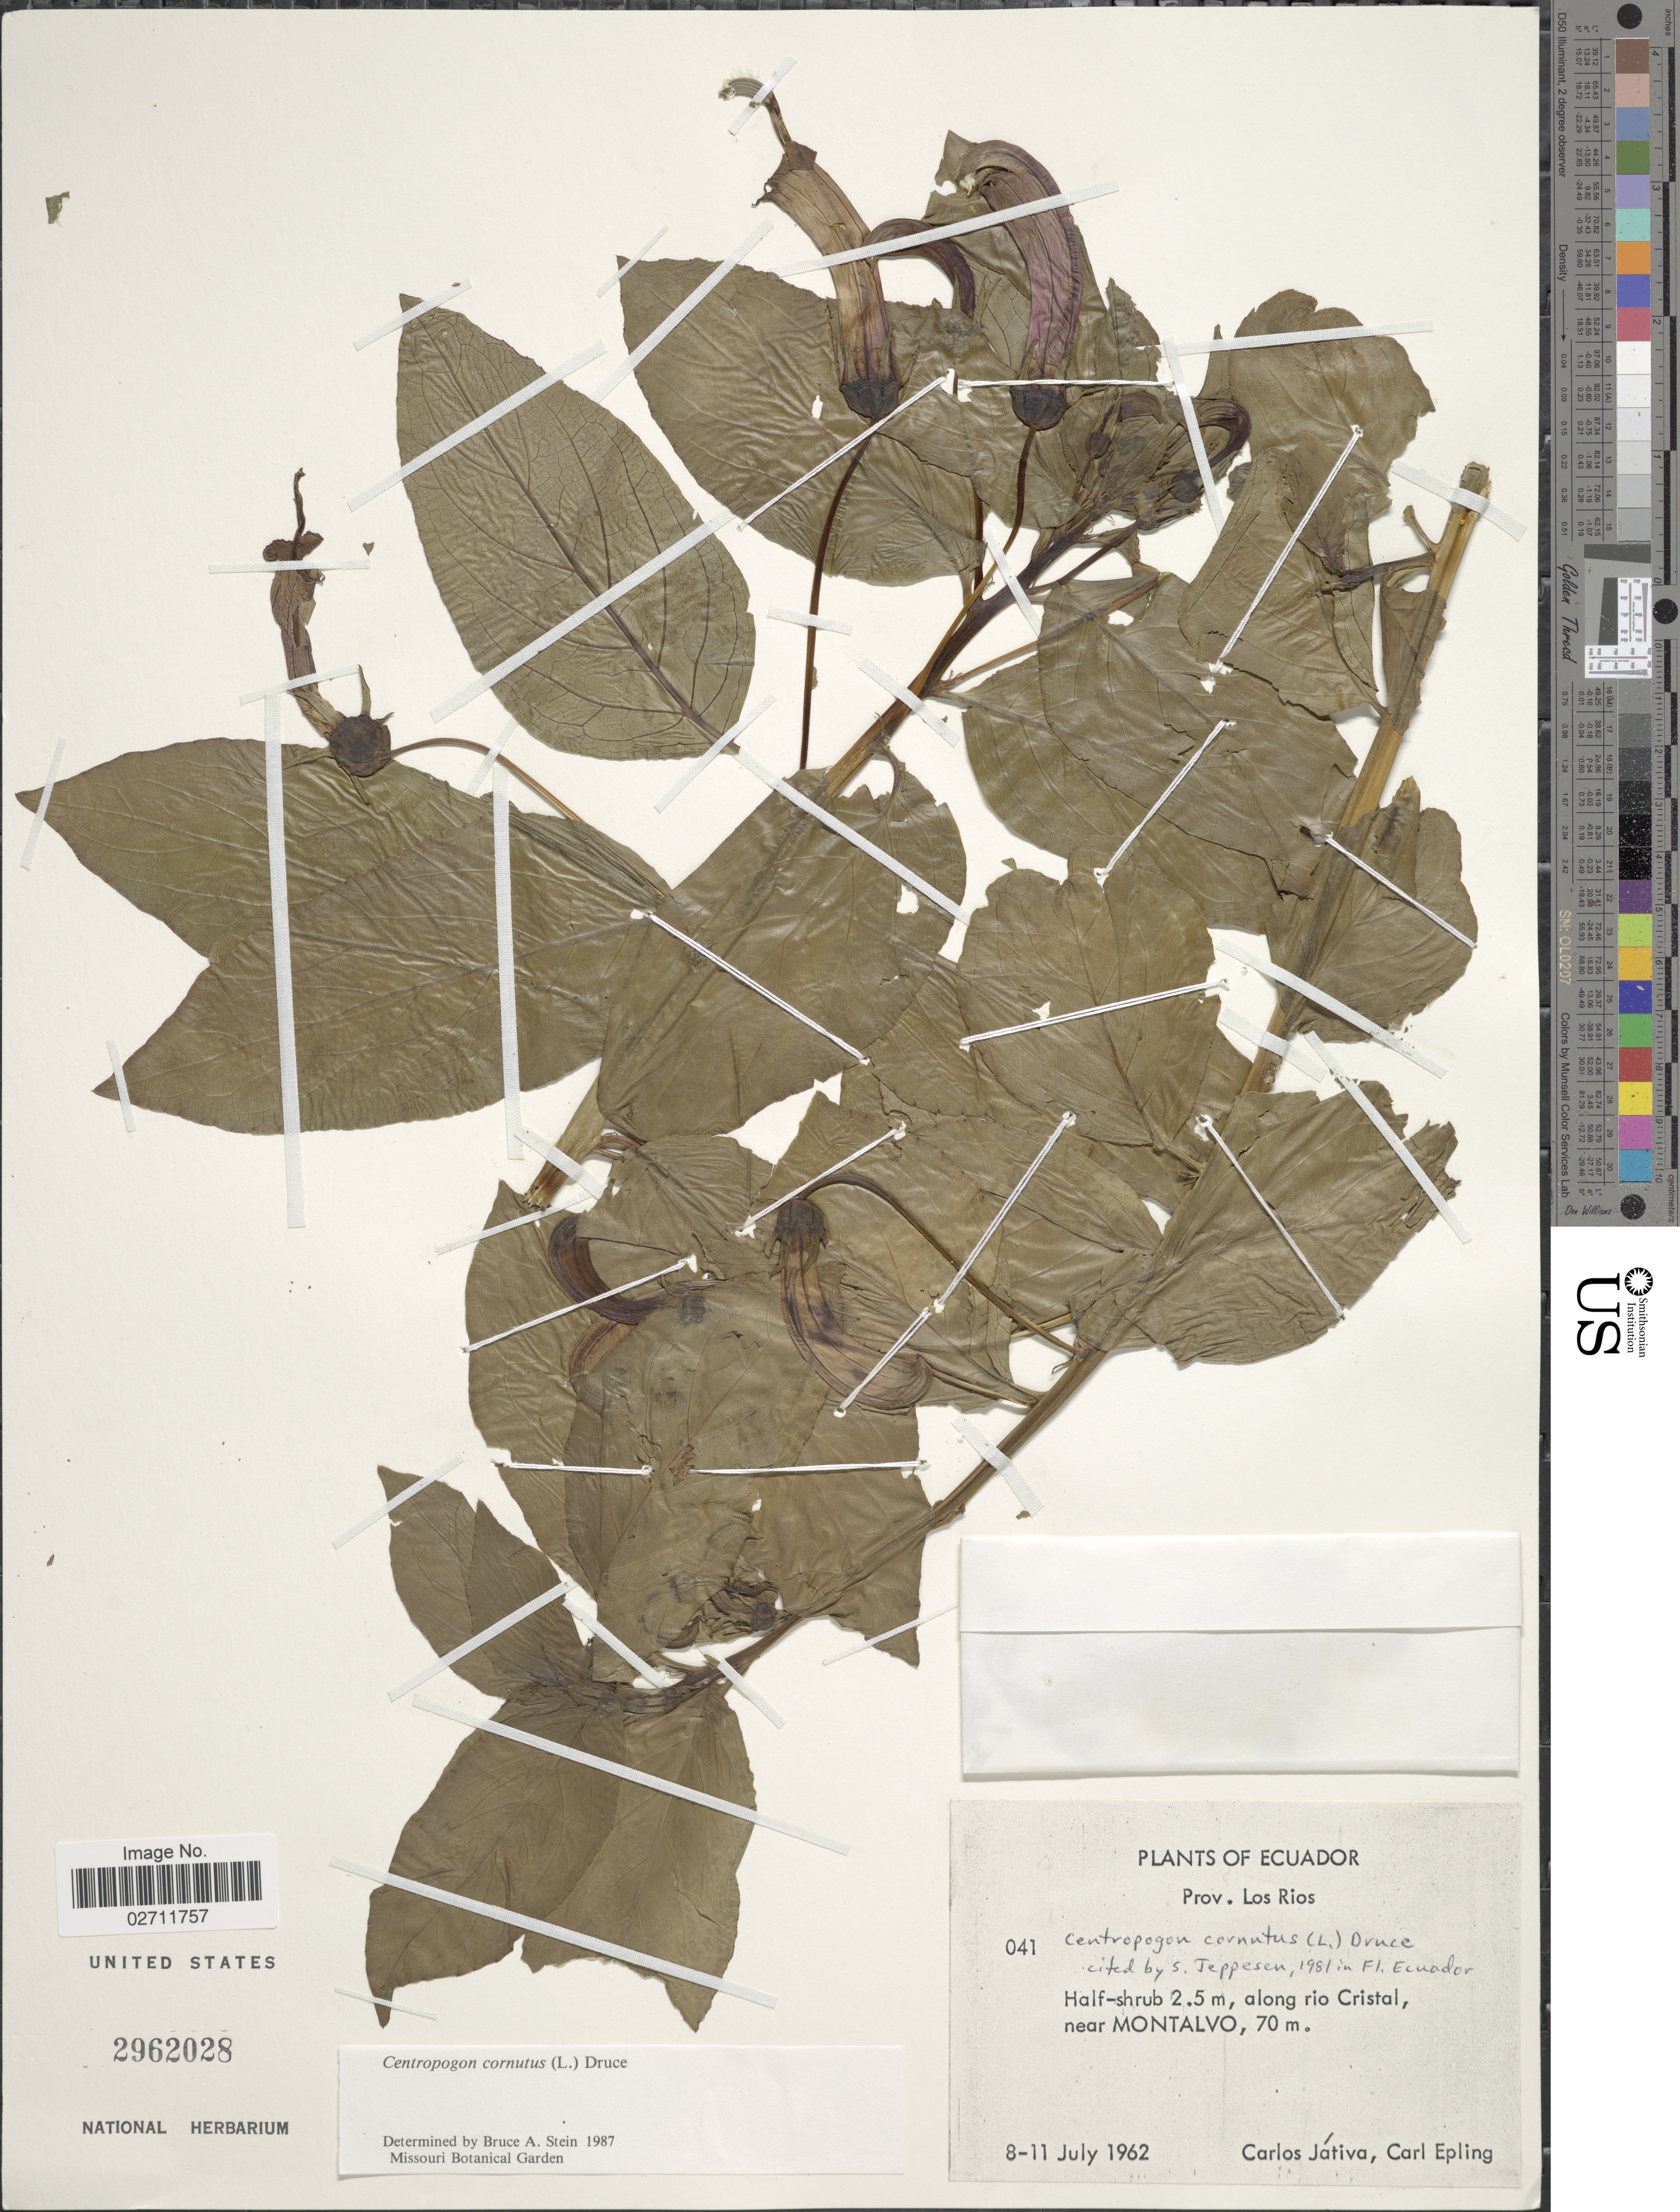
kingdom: Plantae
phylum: Tracheophyta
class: Magnoliopsida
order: Asterales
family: Campanulaceae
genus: Centropogon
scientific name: Centropogon cornutus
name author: (L.) Druce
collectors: C. D. Játiva & C. C. Epling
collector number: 041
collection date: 1962-07-08/1962-07-11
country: Ecuador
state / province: Los Ríos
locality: Along rio Cristal near Montalvo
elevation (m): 70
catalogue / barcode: US 2962028